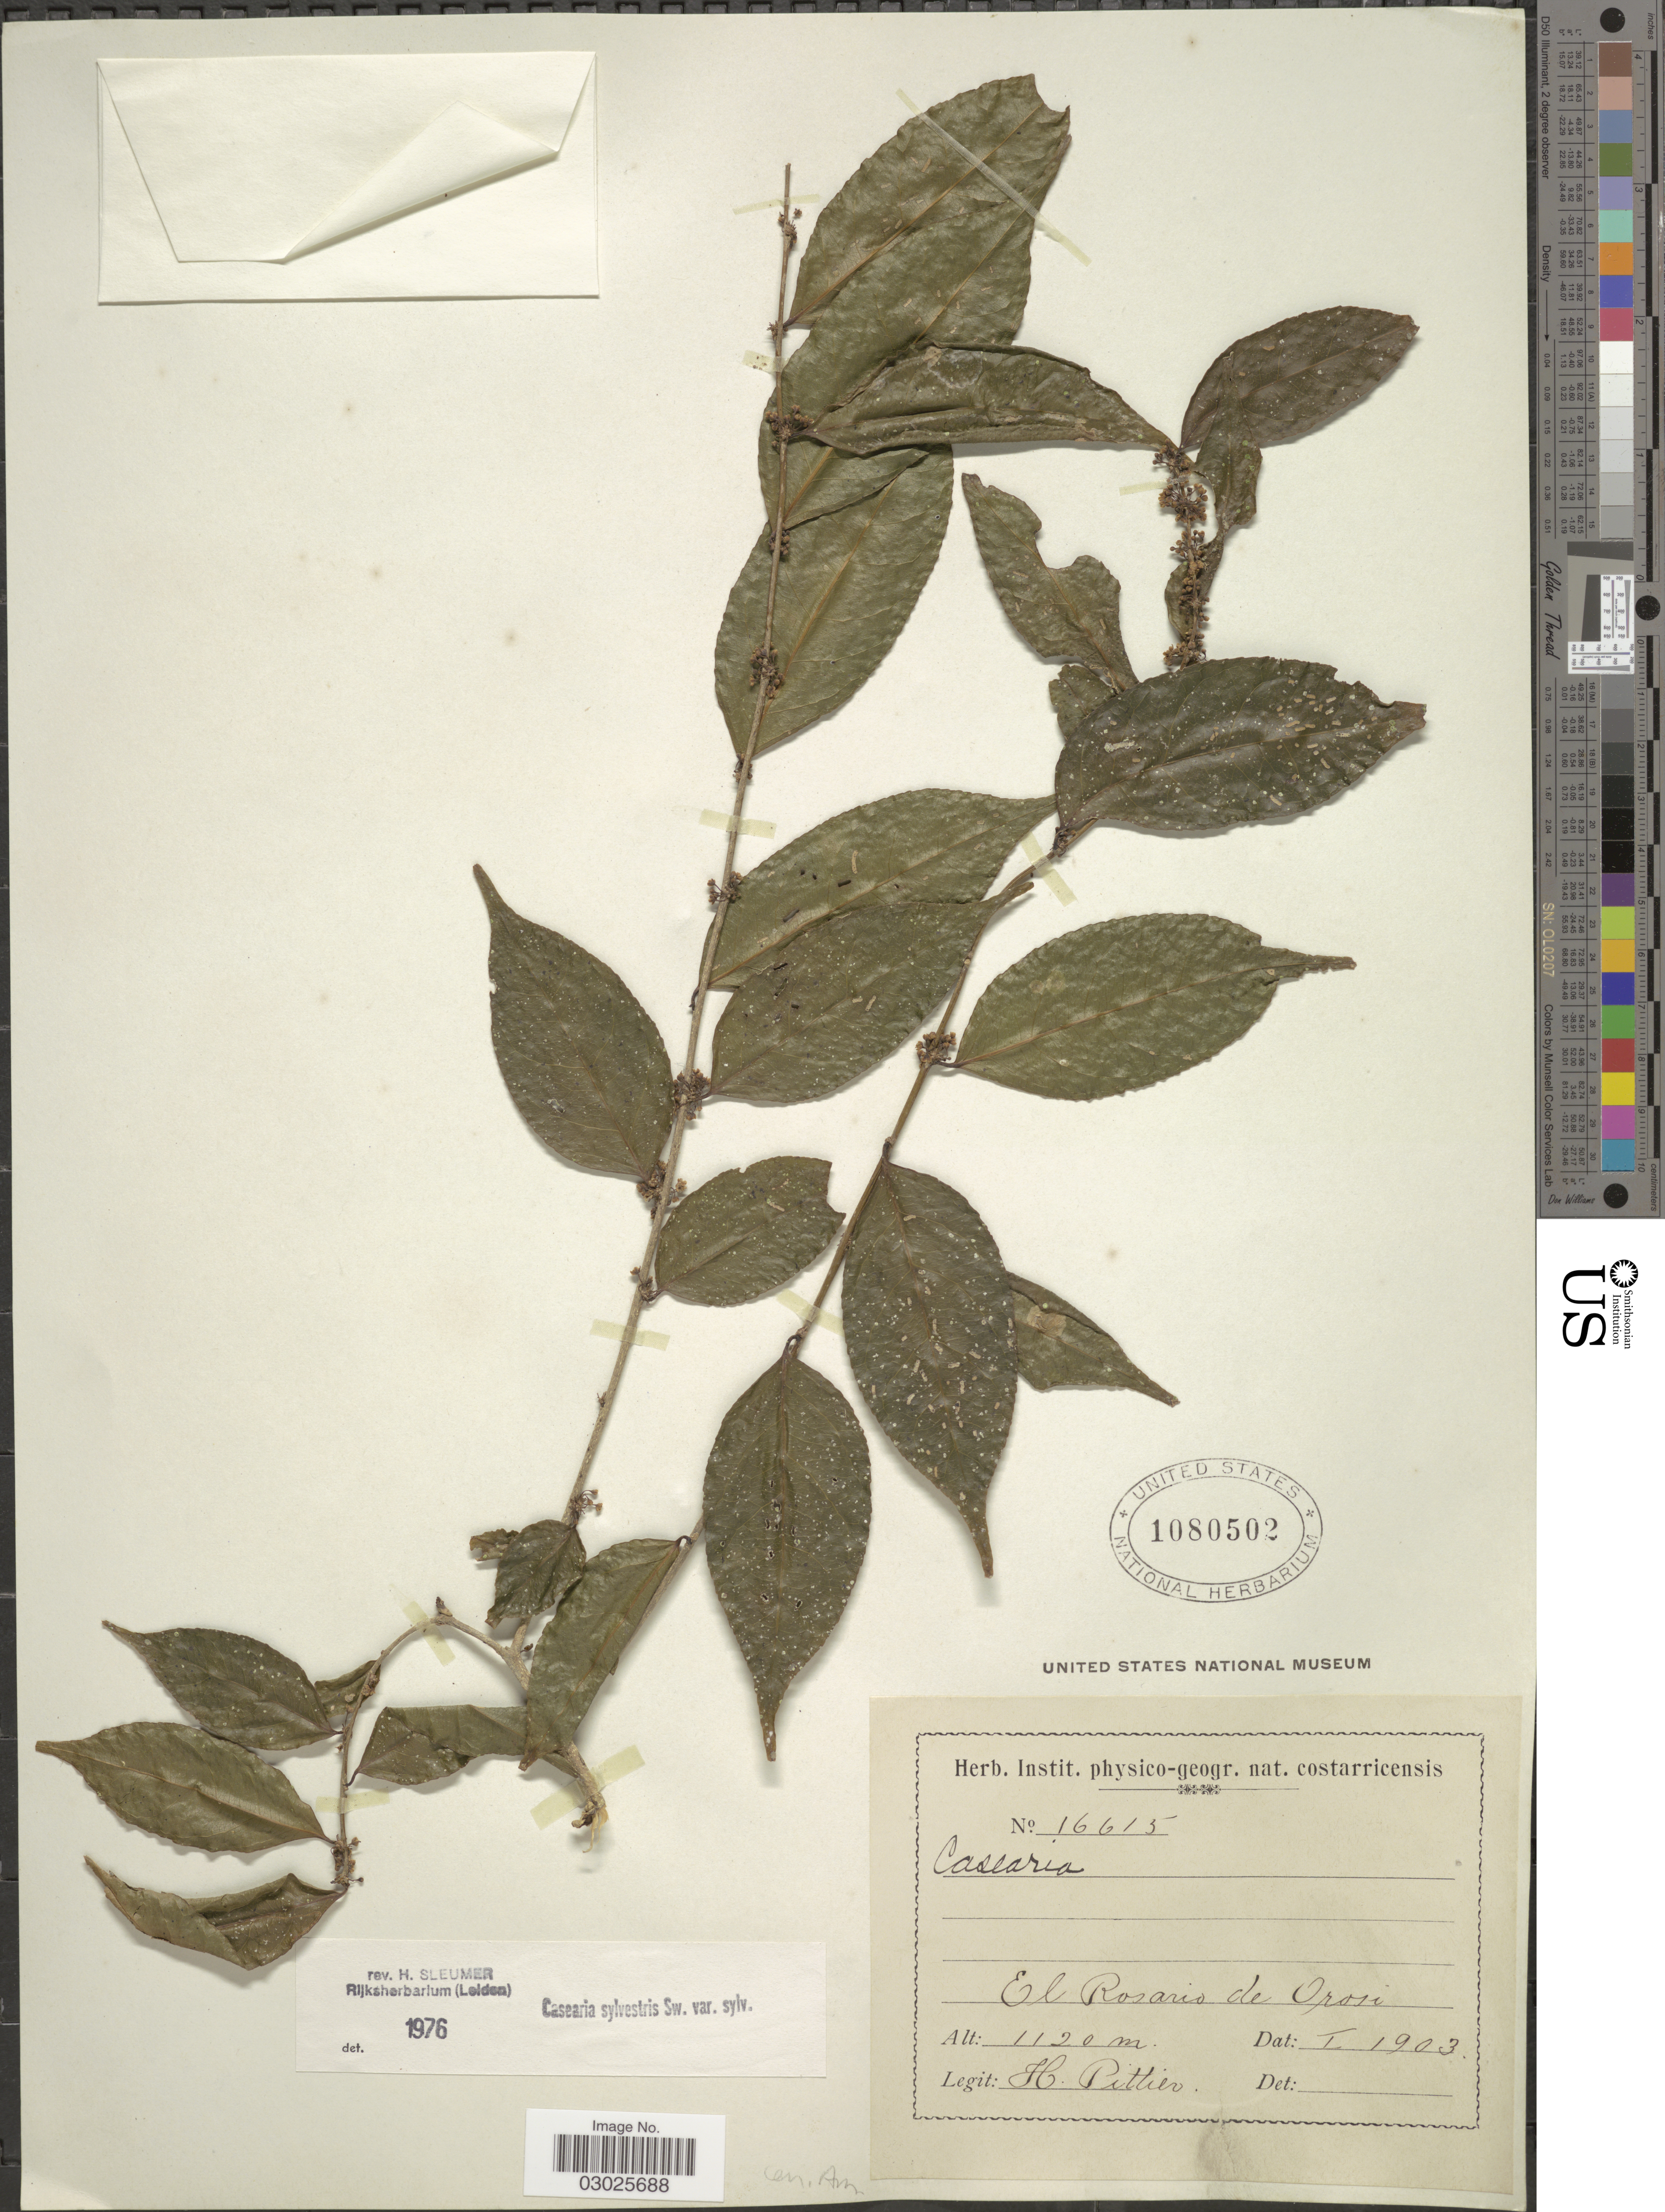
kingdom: Plantae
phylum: Tracheophyta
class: Magnoliopsida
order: Malpighiales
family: Salicaceae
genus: Casearia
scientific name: Casearia sylvestris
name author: Sw.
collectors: H. F. Pittier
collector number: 16615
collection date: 1903-01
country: Costa Rica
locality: El Rosario de Orosi.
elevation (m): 1120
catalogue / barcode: US 1080502